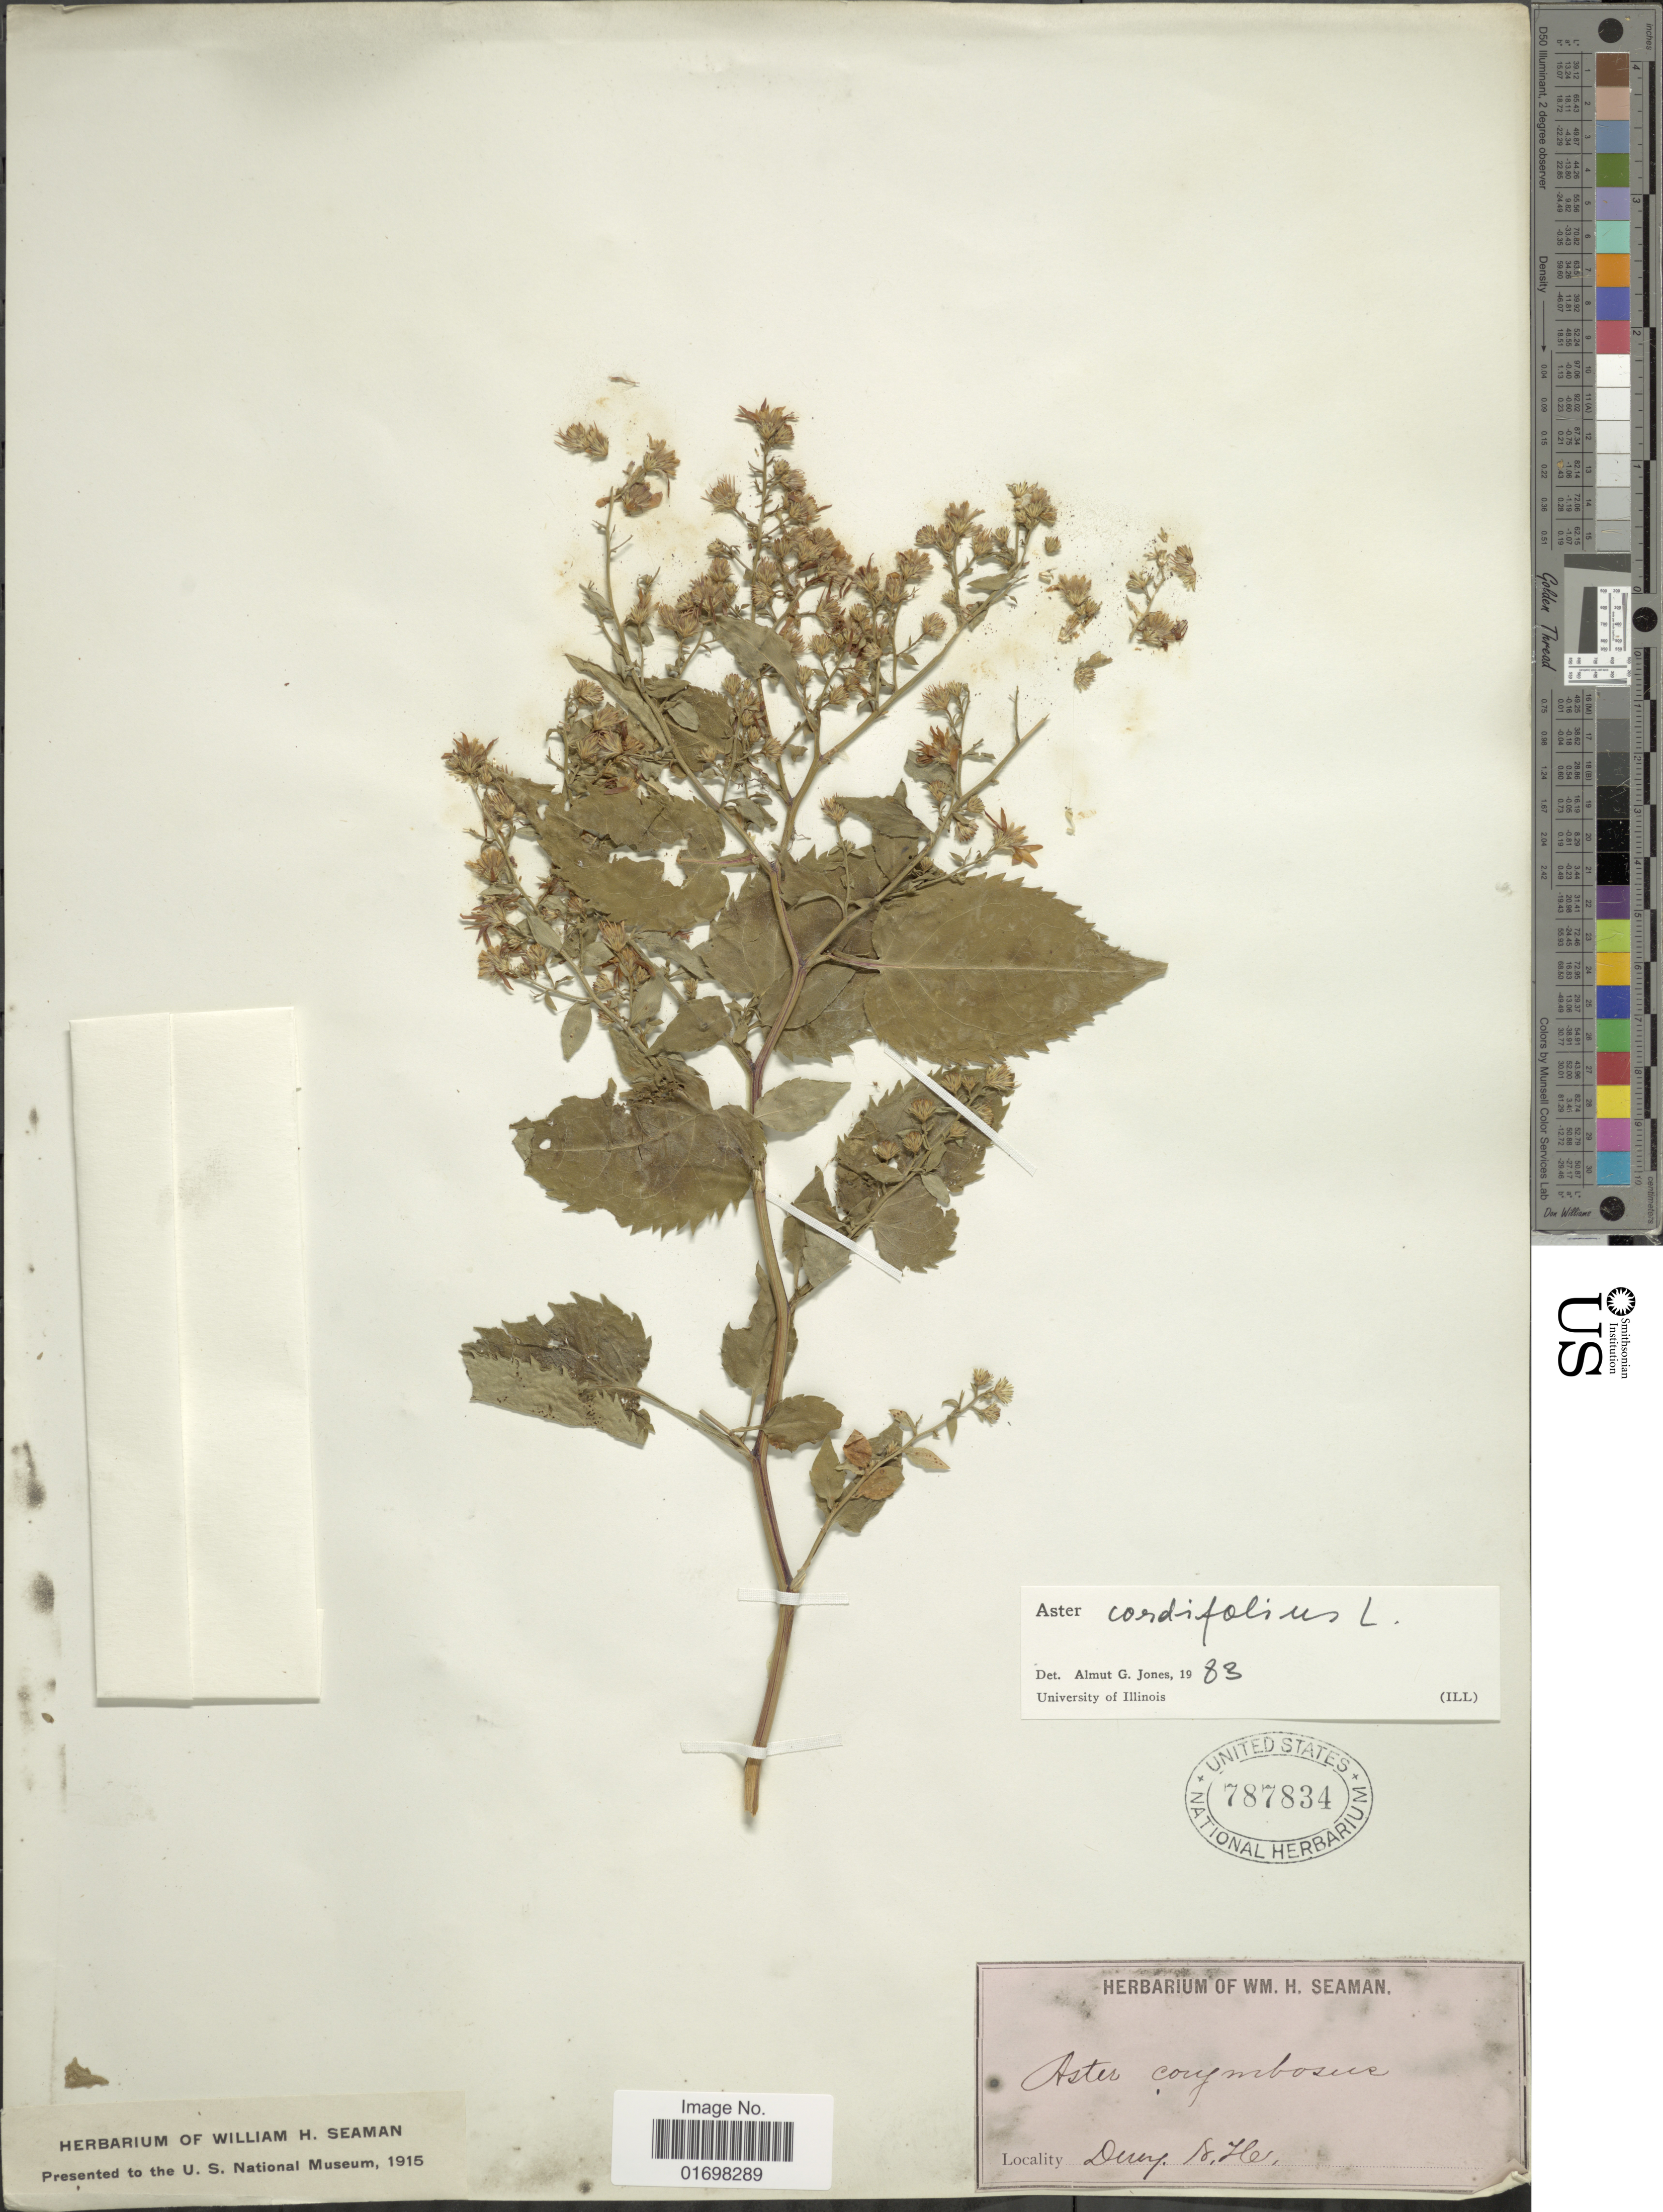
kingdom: Plantae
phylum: Tracheophyta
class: Magnoliopsida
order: Asterales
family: Asteraceae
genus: Symphyotrichum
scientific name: Symphyotrichum cordifolium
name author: (L.) G.L. Nesom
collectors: ex herb. Seaman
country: United States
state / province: New Hampshire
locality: Derry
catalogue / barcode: US 787834